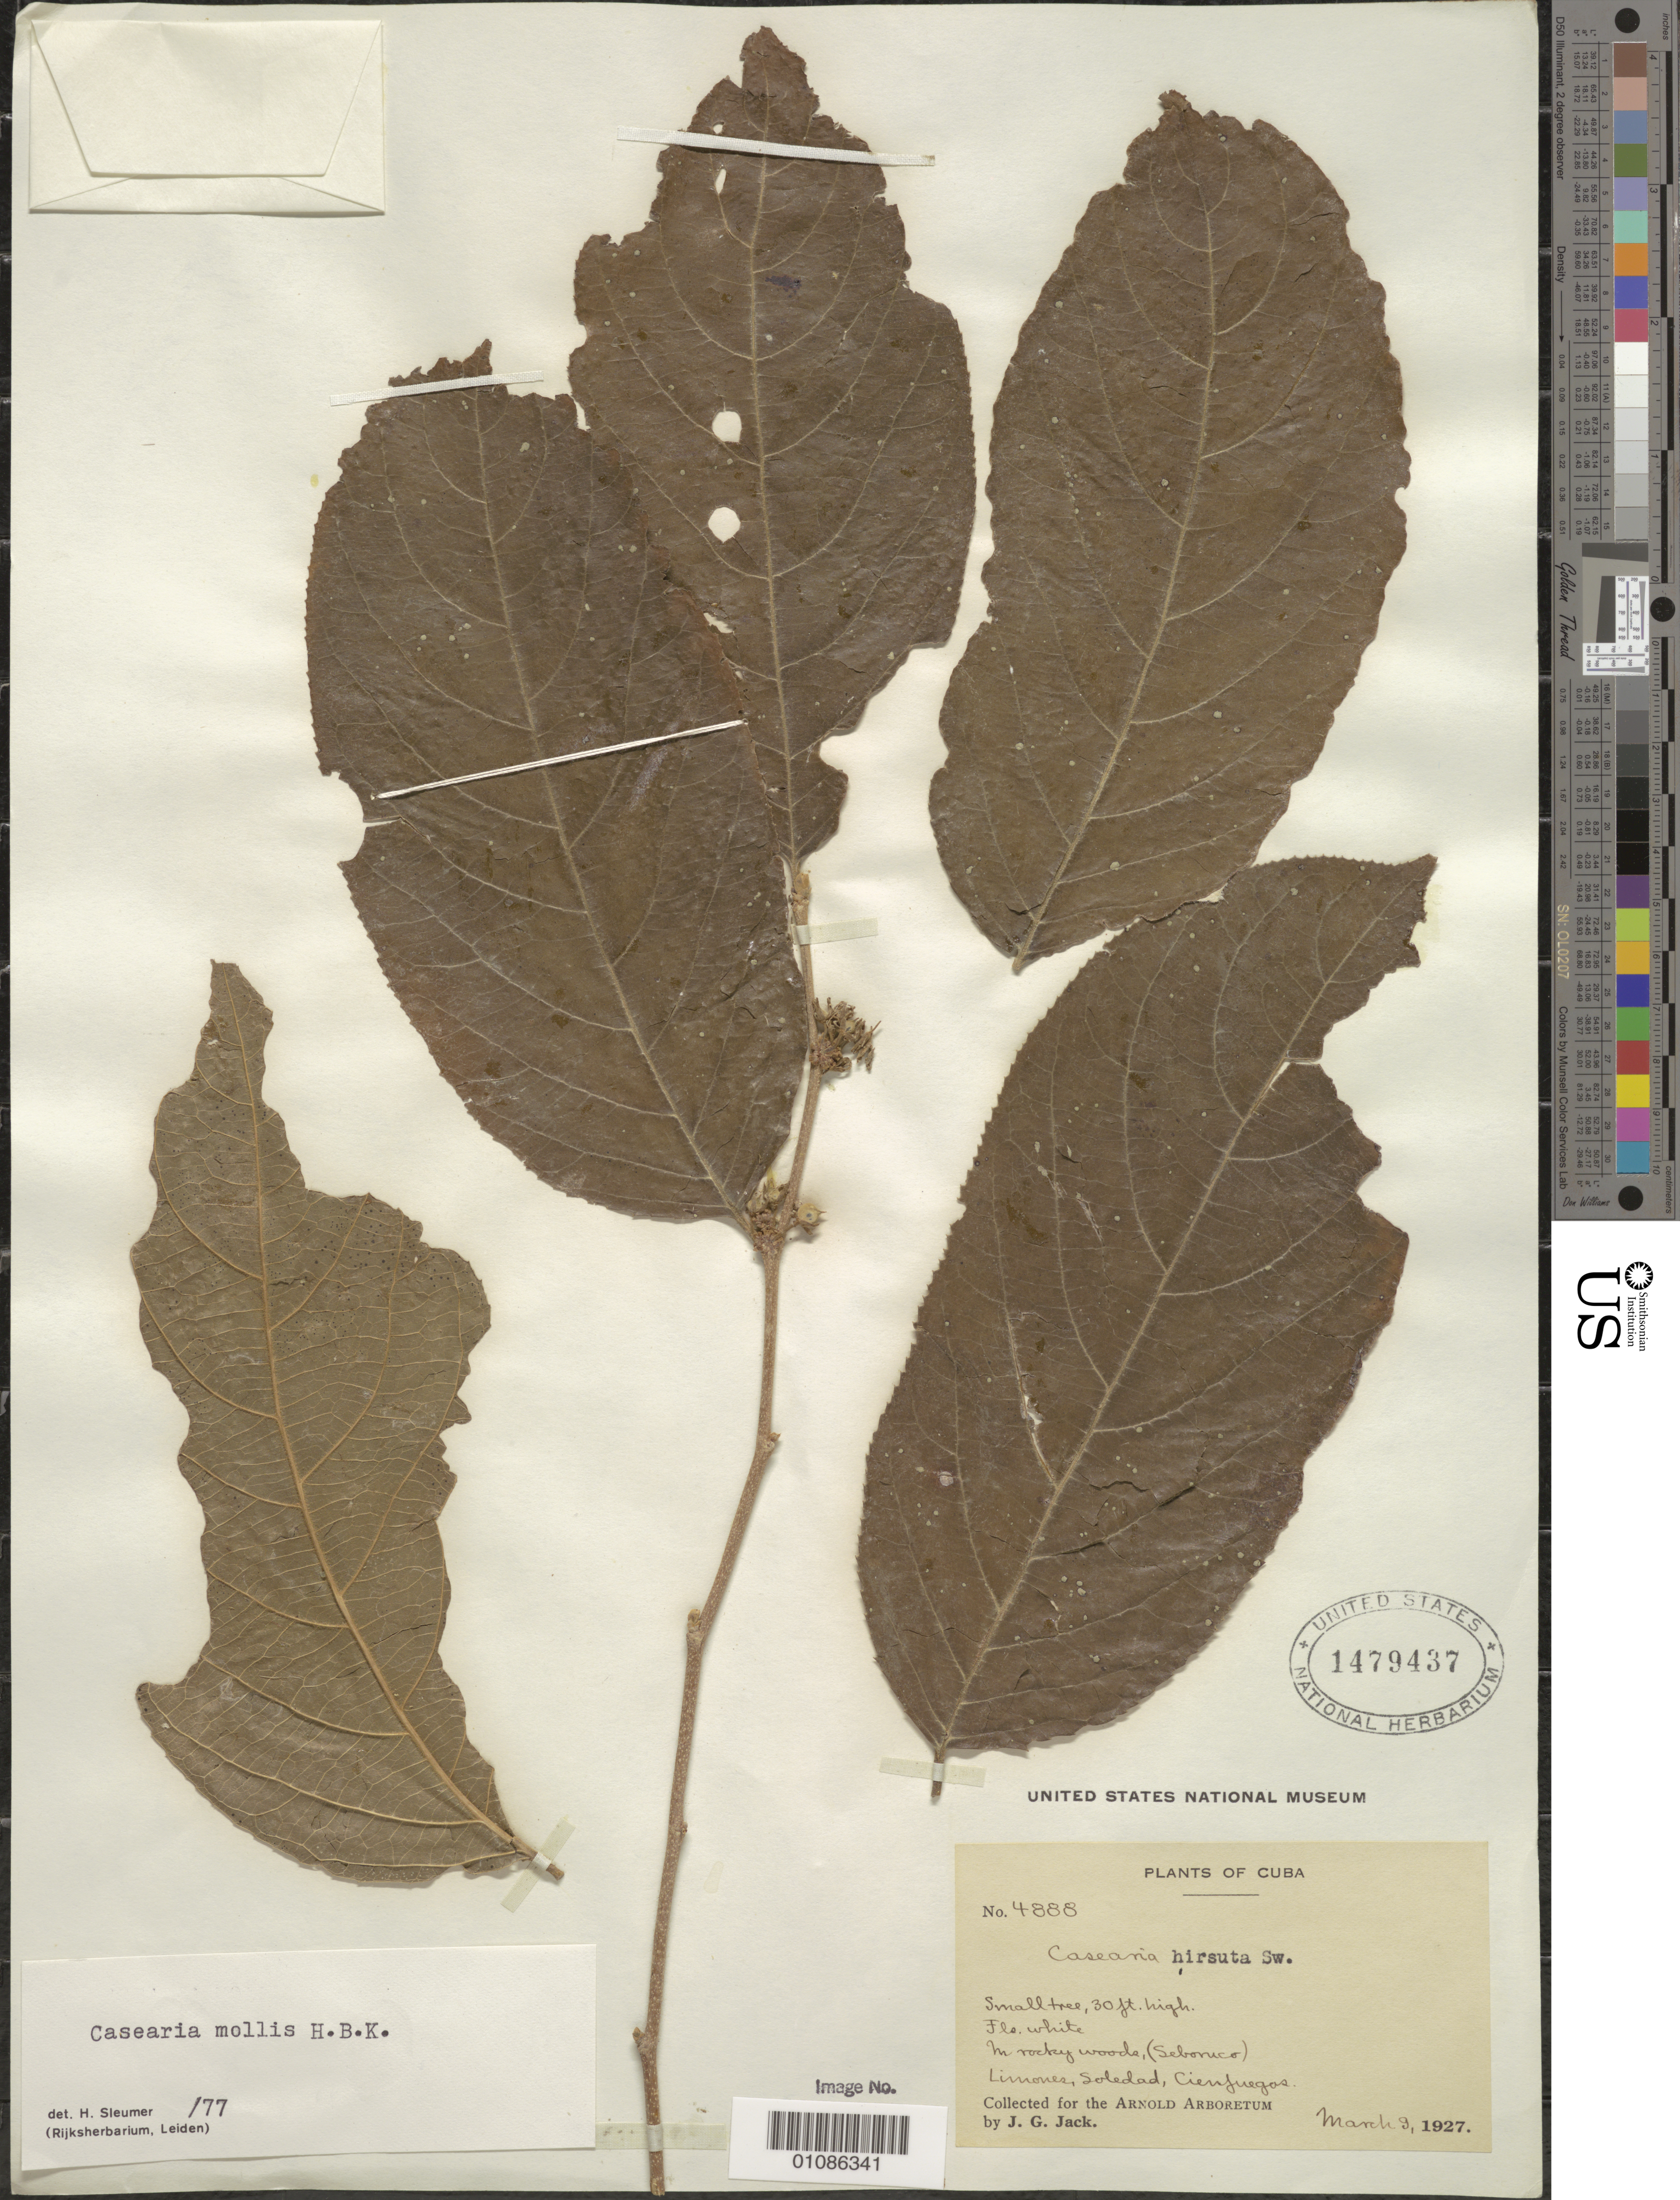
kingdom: Plantae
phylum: Tracheophyta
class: Magnoliopsida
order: Malpighiales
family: Salicaceae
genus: Casearia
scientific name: Casearia mollis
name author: Kunth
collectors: J. G. Jack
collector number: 4888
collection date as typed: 09 Mar 1927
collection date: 1927-03-09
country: Cuba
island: Cuba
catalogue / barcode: US 1479437